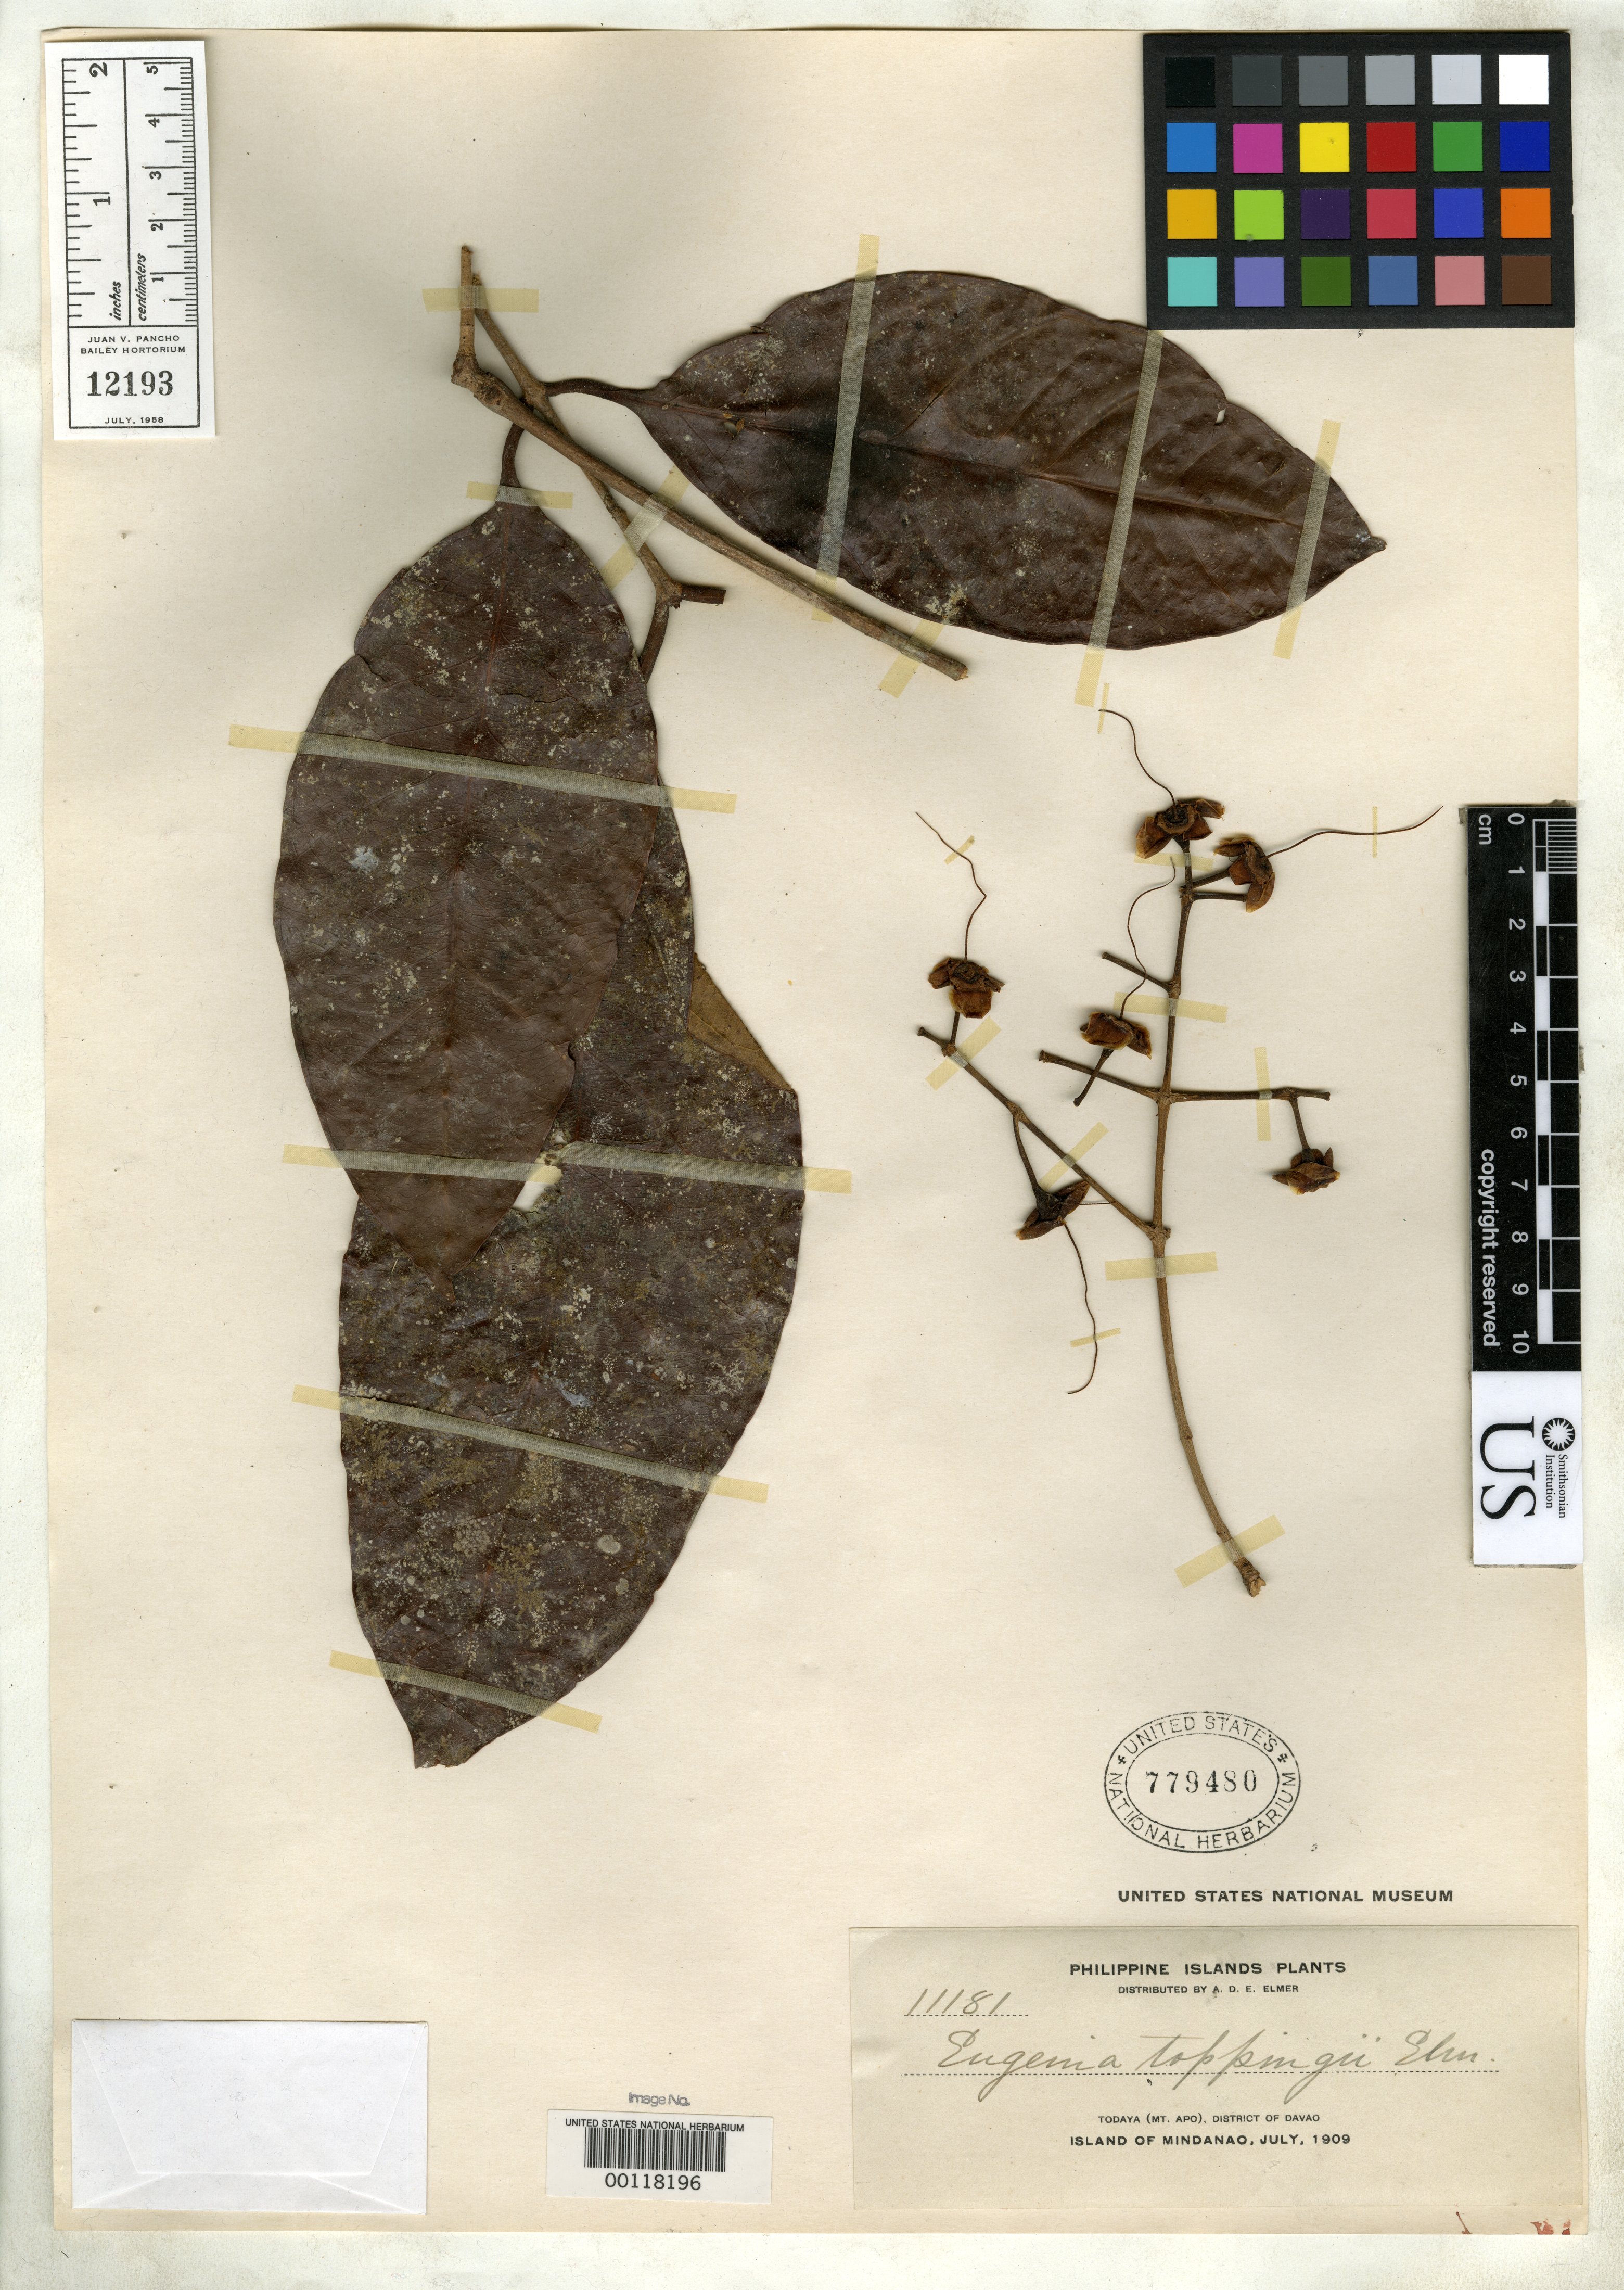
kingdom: Plantae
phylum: Tracheophyta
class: Magnoliopsida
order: Myrtales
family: Myrtaceae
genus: Eugenia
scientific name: Eugenia toppingii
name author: Elmer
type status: Isotype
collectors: A. D. E. Elmer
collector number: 11181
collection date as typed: Jul 1909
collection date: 1909-07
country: Philippines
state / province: Davao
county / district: Davao del Sur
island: Mindanao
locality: Todaya, Mt. Apo.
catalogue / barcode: US 779480